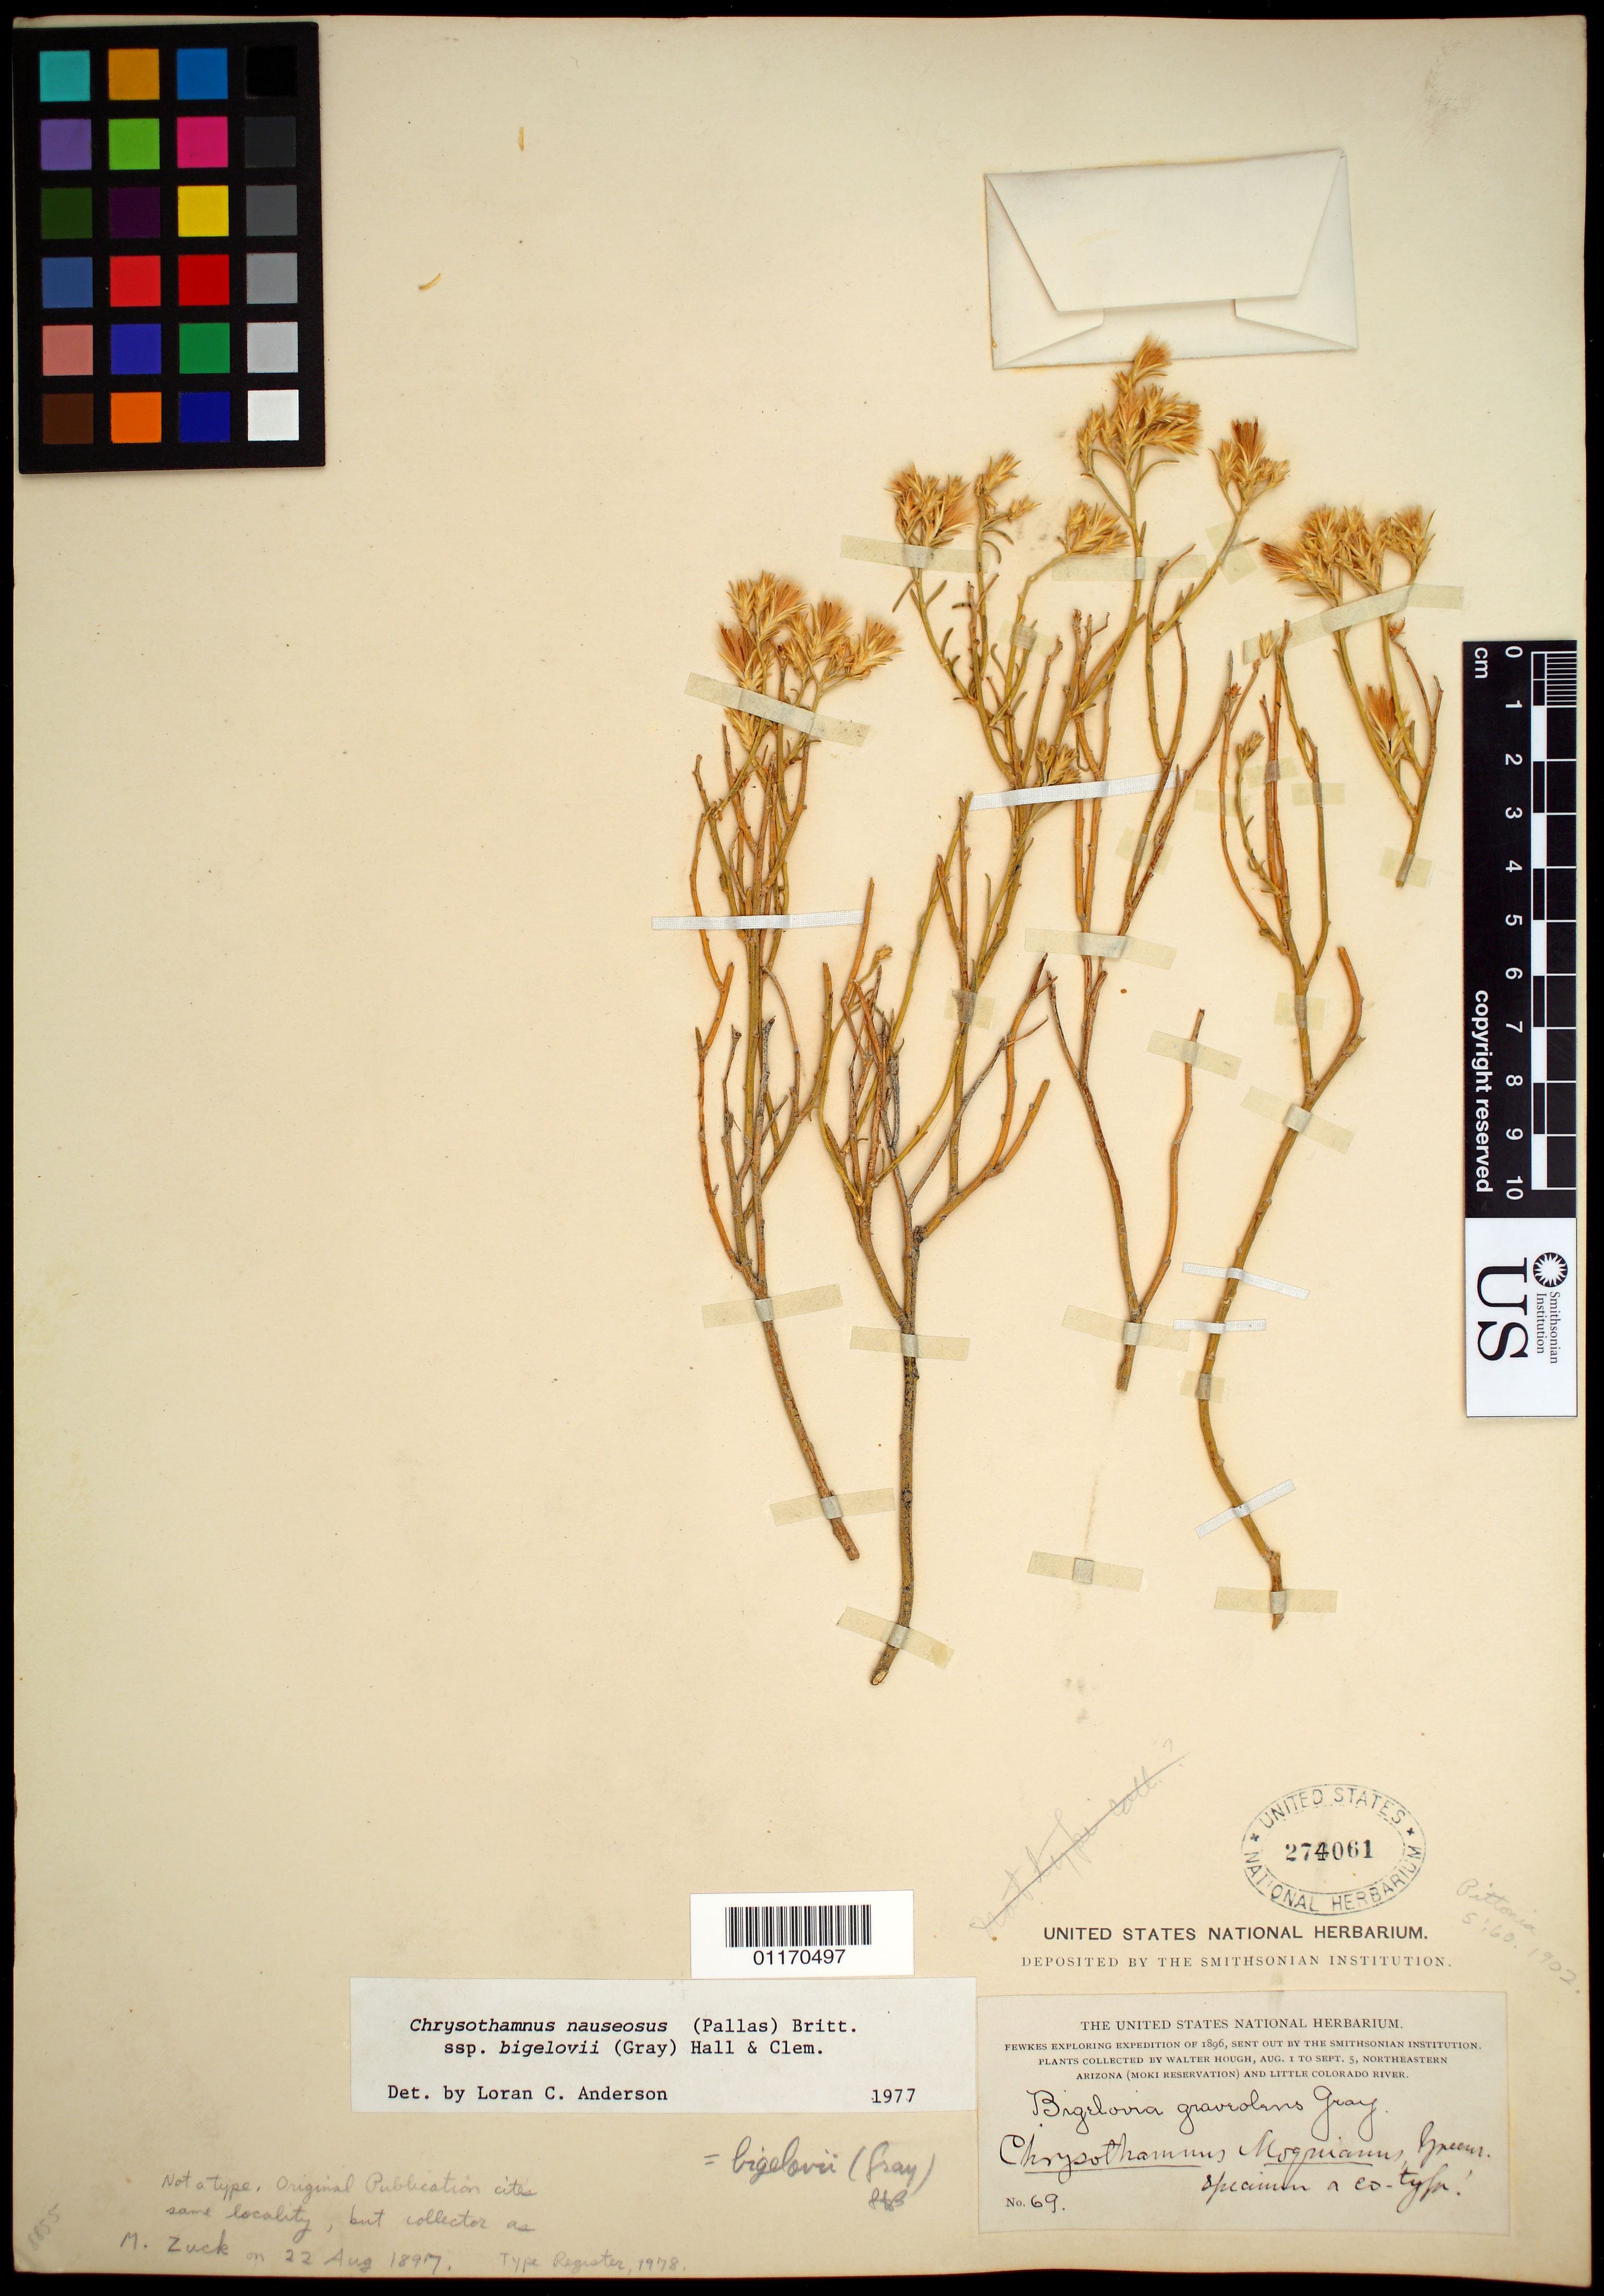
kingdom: Plantae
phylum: Tracheophyta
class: Magnoliopsida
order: Asterales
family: Asteraceae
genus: Ericameria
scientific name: Ericameria nauseosa var. bigelovii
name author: (A. Gray) G.L. Nesom & G.I. Baird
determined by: Urbatsch, Lowell E., Curator (LSU), Louisiana State University (UNITED STATES)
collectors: W. Hough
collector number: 69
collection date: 1896-08-01/1896-09-05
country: United States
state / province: Arizona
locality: Northeastern Arizona (Moki Reservation) and Little Colorado River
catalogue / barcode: US 274061